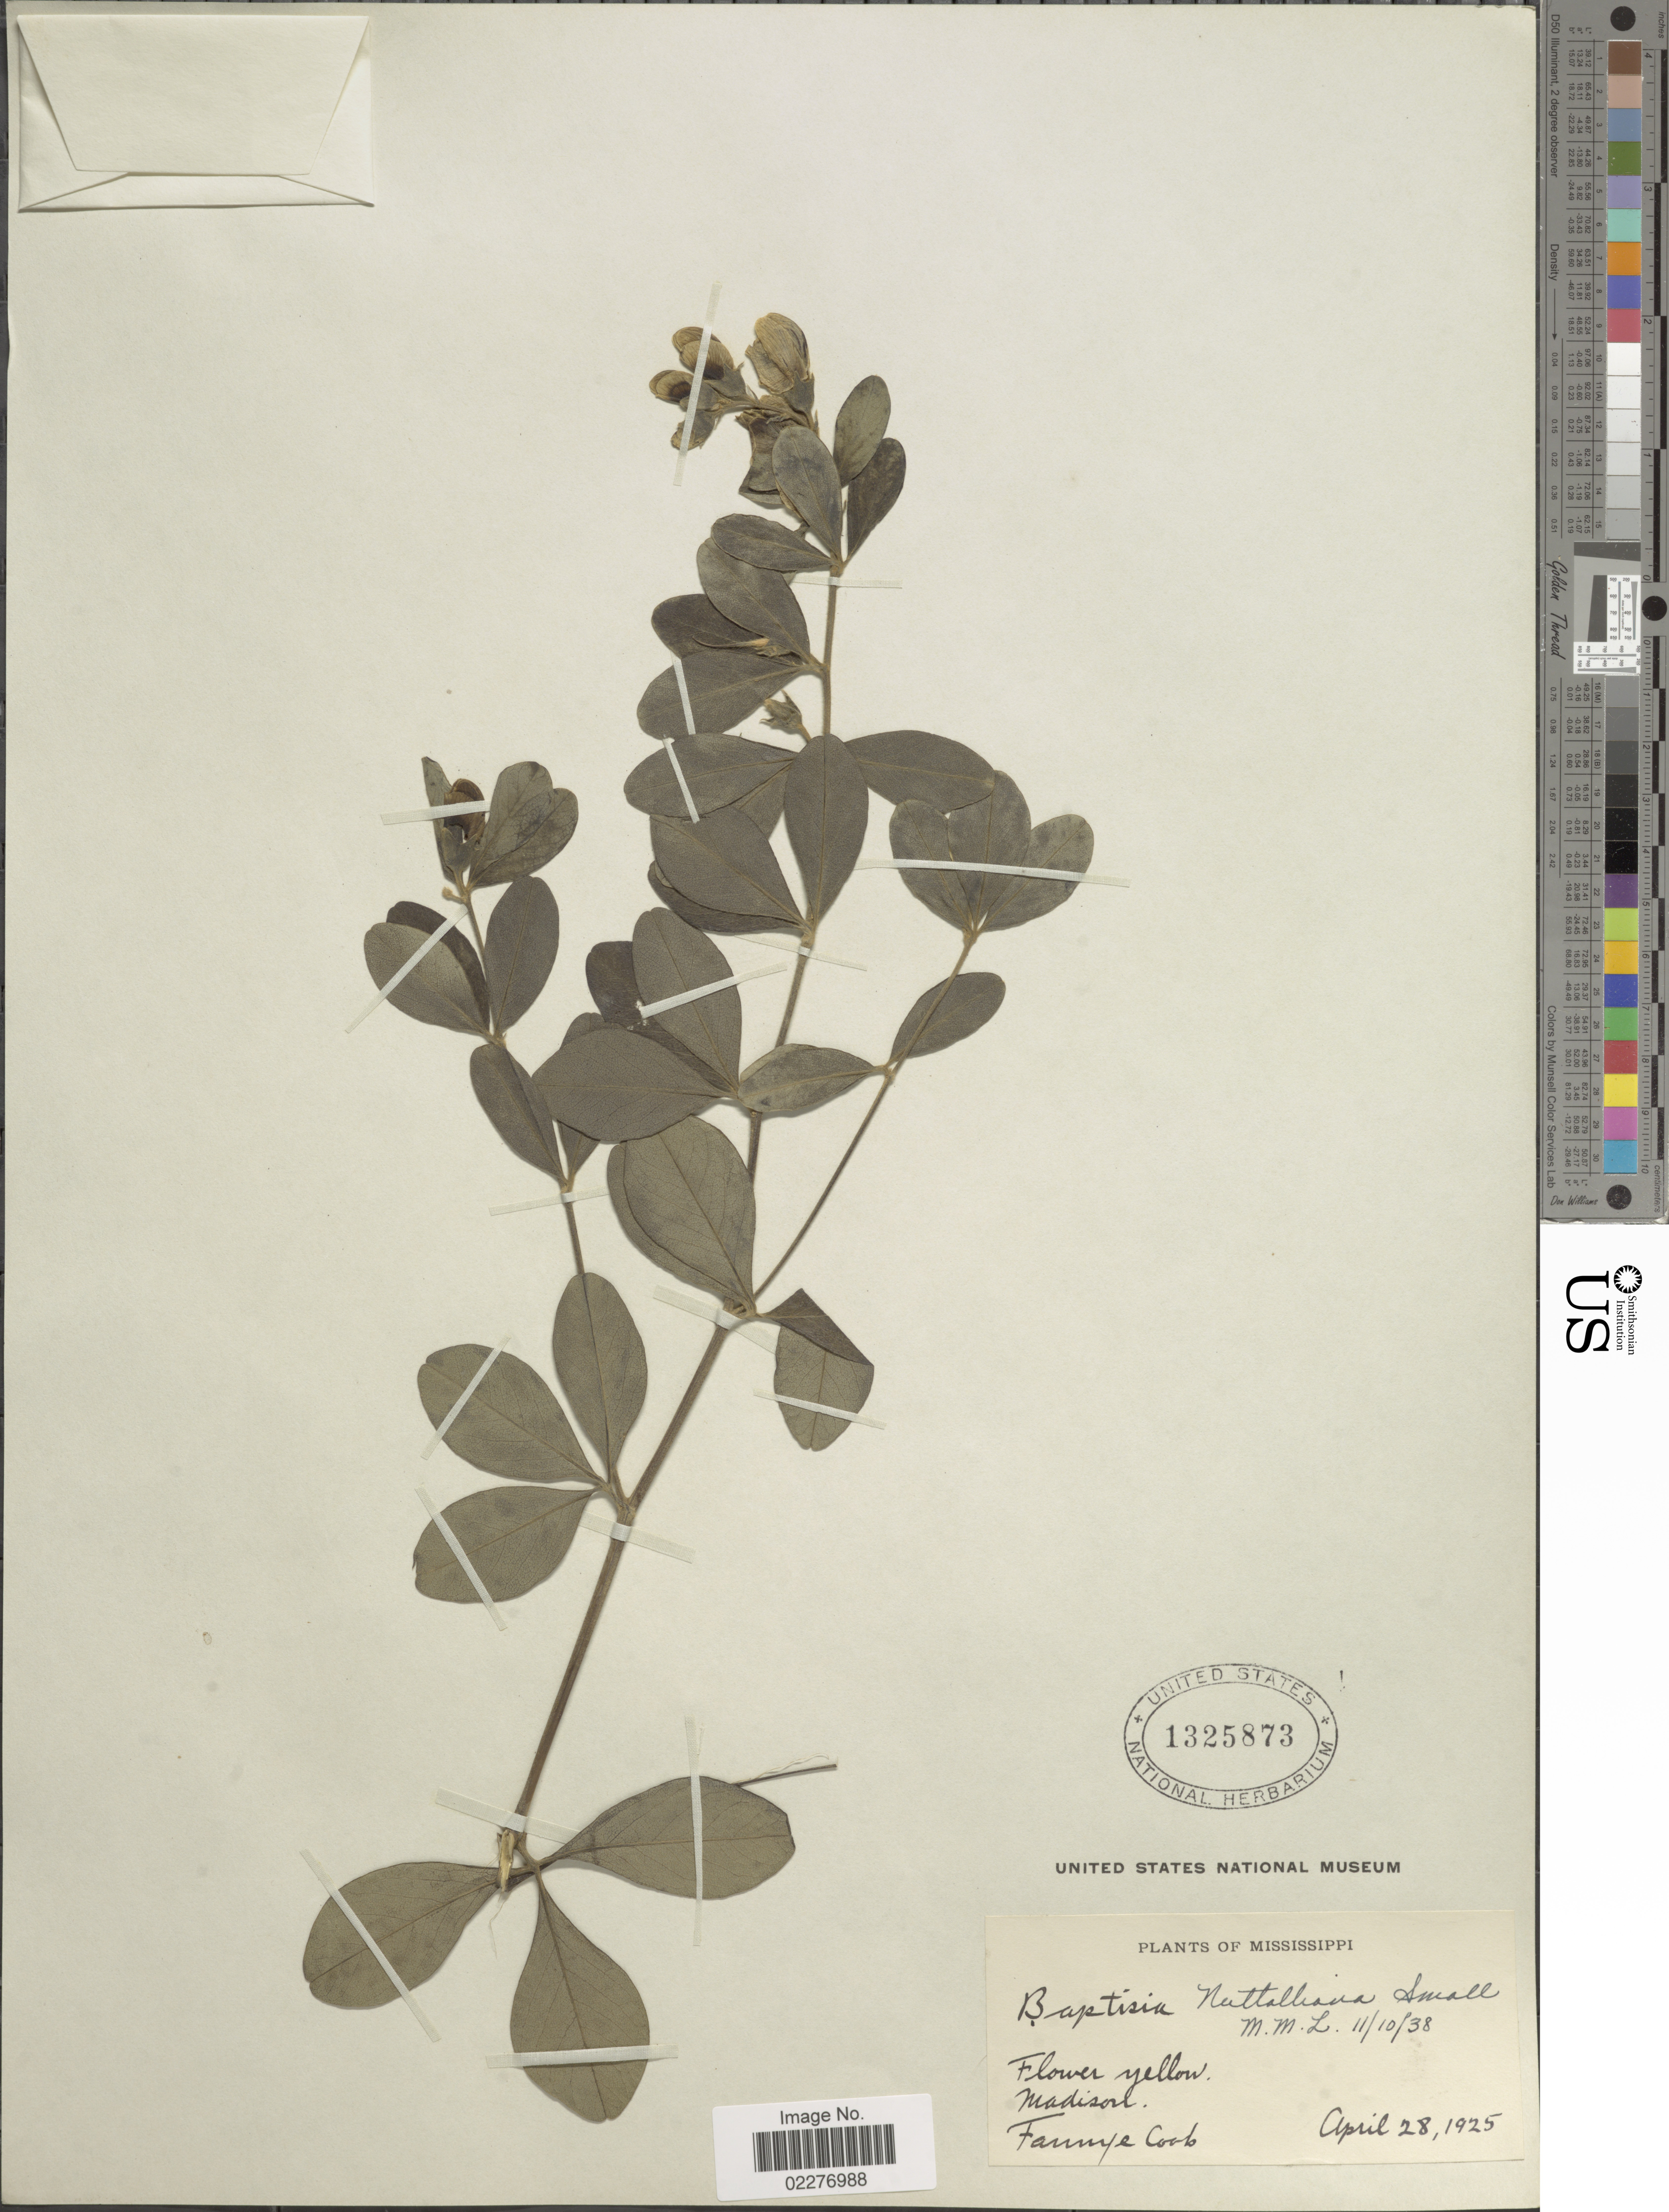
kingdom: Plantae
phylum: Tracheophyta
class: Magnoliopsida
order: Fabales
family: Fabaceae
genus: Baptisia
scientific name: Baptisia nuttalliana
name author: Small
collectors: F. Coob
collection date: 1925-04-28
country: United States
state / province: Mississippi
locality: Madisoil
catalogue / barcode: US 1325873